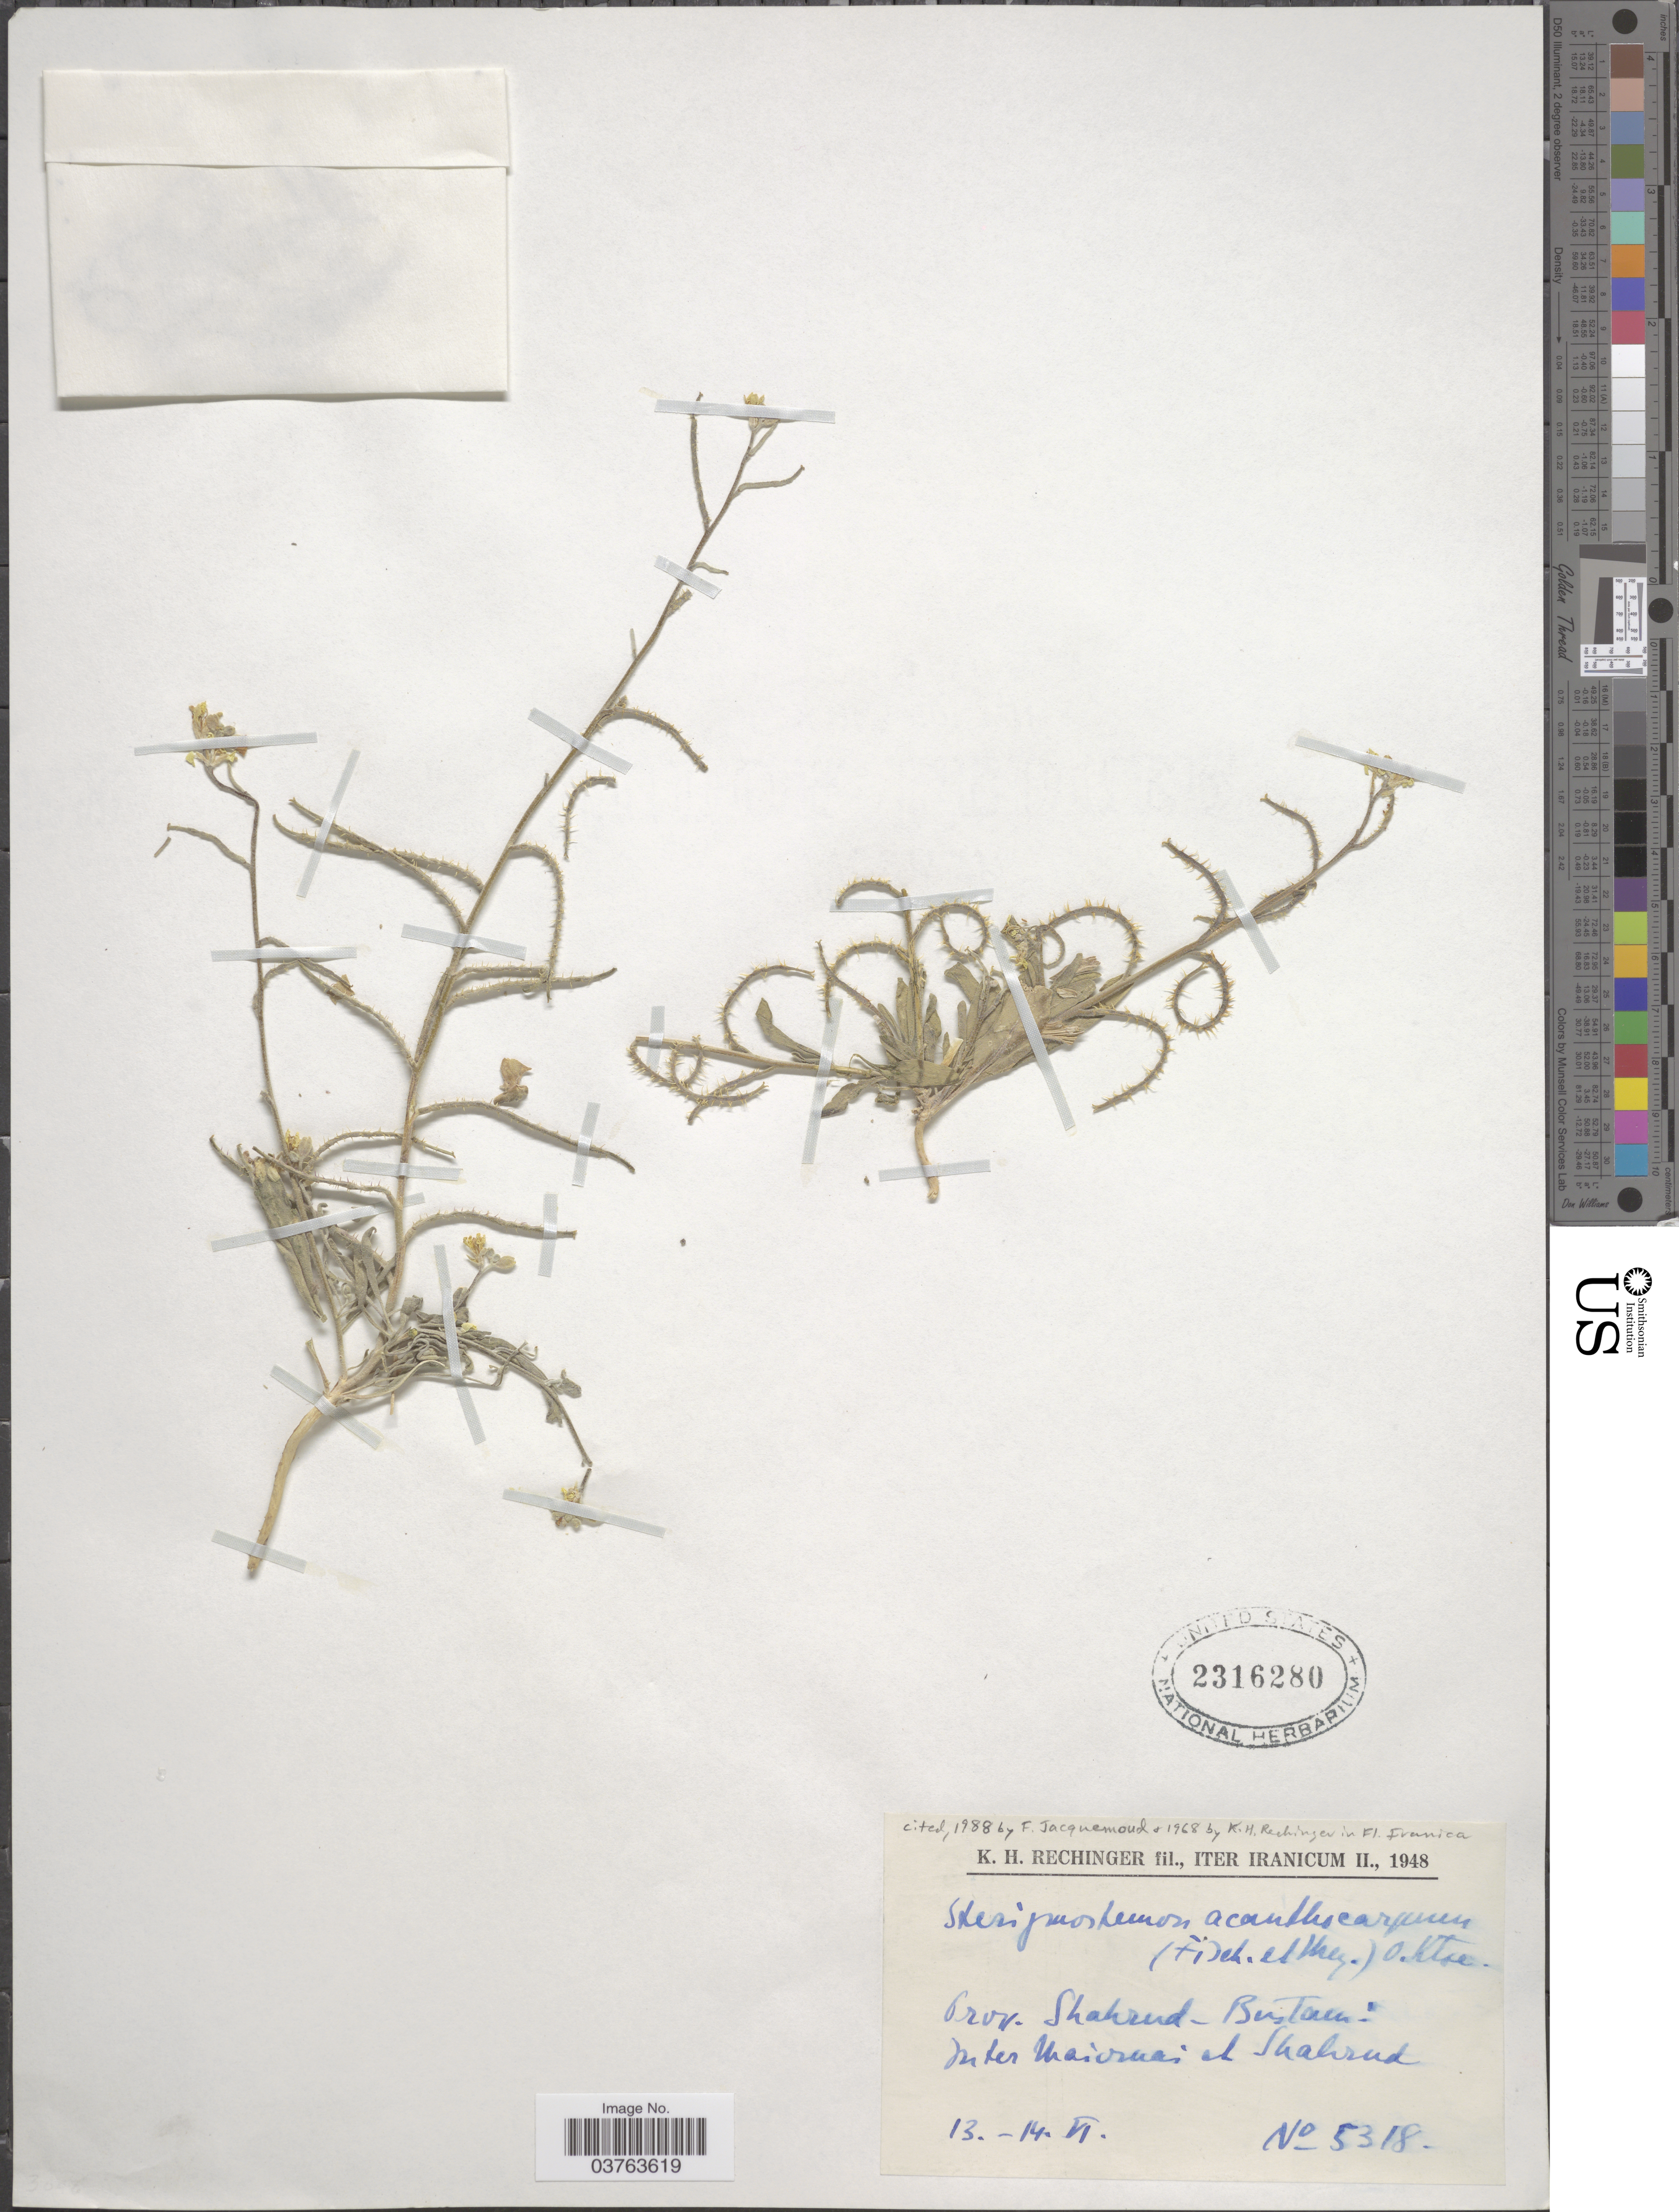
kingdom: Plantae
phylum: Tracheophyta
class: Magnoliopsida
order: Brassicales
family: Brassicaceae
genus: Sterigmostemum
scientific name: Sterigmostemum acanthocarpum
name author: (Fisch. & C.A. Mey.) Kuntze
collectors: K. H. Rechinger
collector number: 5318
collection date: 1948-06-13/1948-06-14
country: Iran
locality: Iter Iranicum. Prov. Shahrud-Bustam. Inter Maìcruaì [interpreted] et Shahrud.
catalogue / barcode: US 2316280